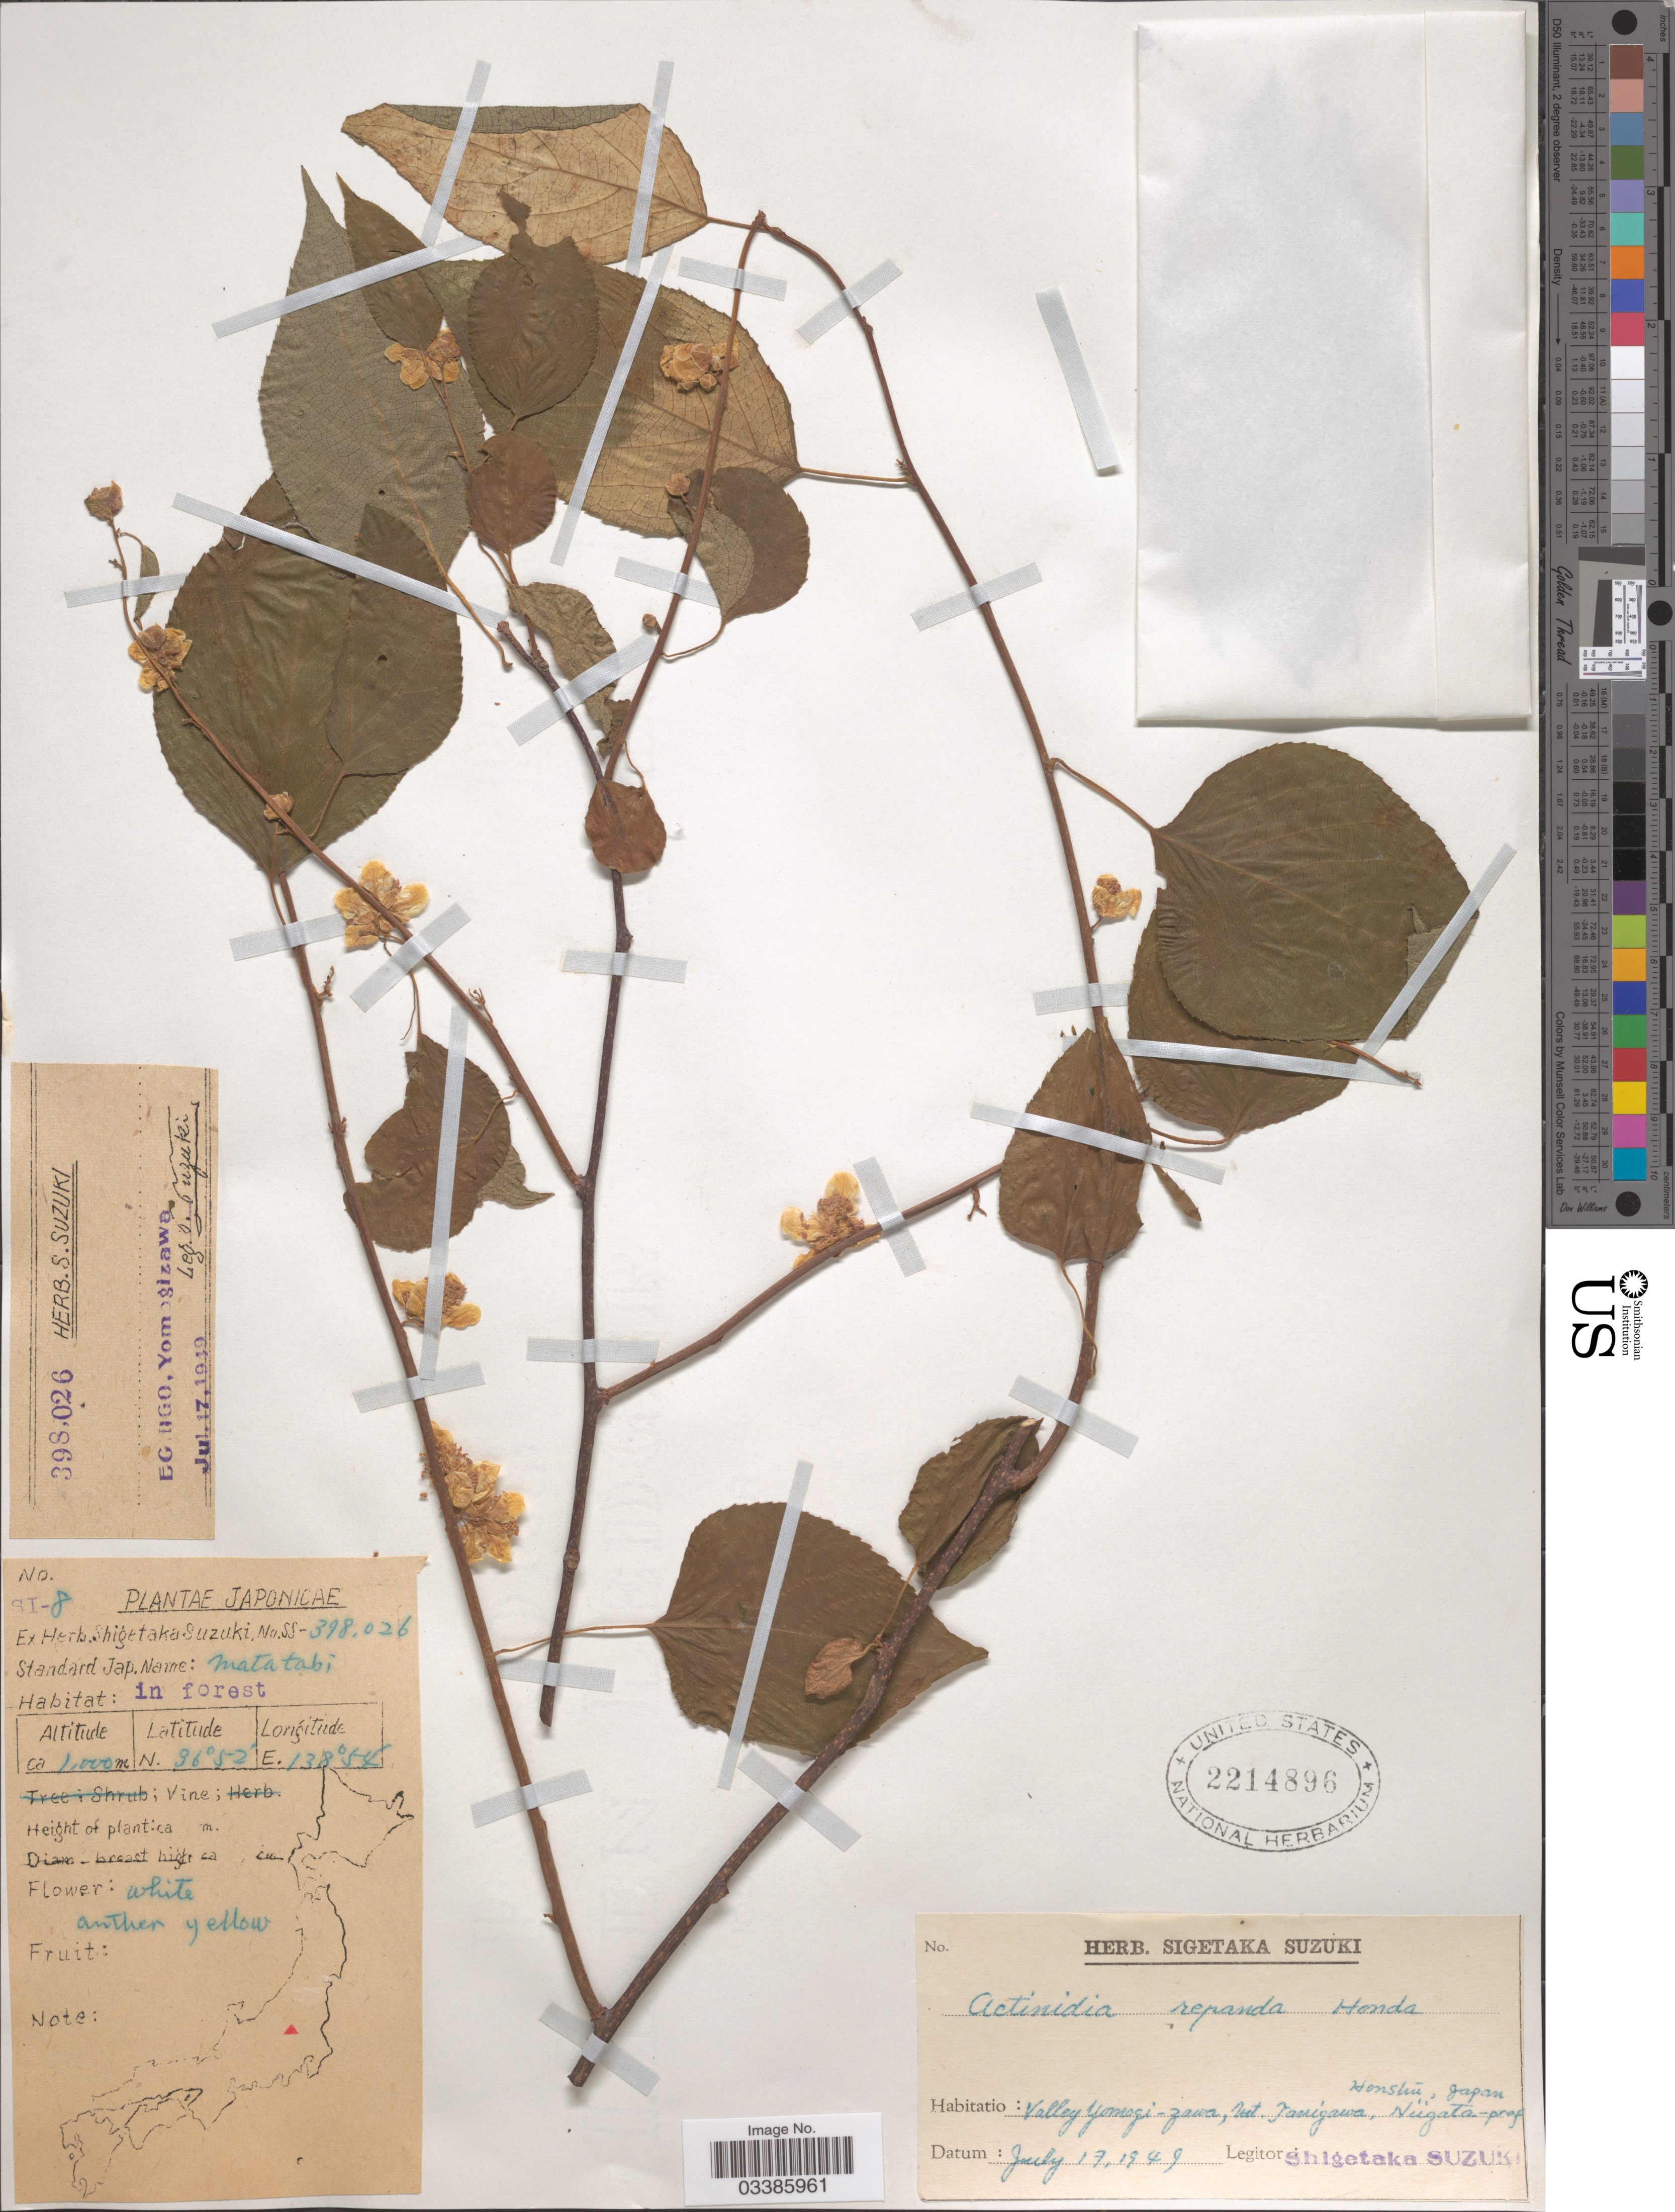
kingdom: Plantae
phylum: Tracheophyta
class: Magnoliopsida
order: Ericales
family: Actinidiaceae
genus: Actinidia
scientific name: Actinidia repanda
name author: Honda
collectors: S. Suzuki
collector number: SS-398026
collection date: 1949-07-17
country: Japan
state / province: Niigata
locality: Valley Yomogi-zawa, Mt. Tanigawa. Niigata-pref. Honshu.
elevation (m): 1000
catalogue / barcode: US 2214896